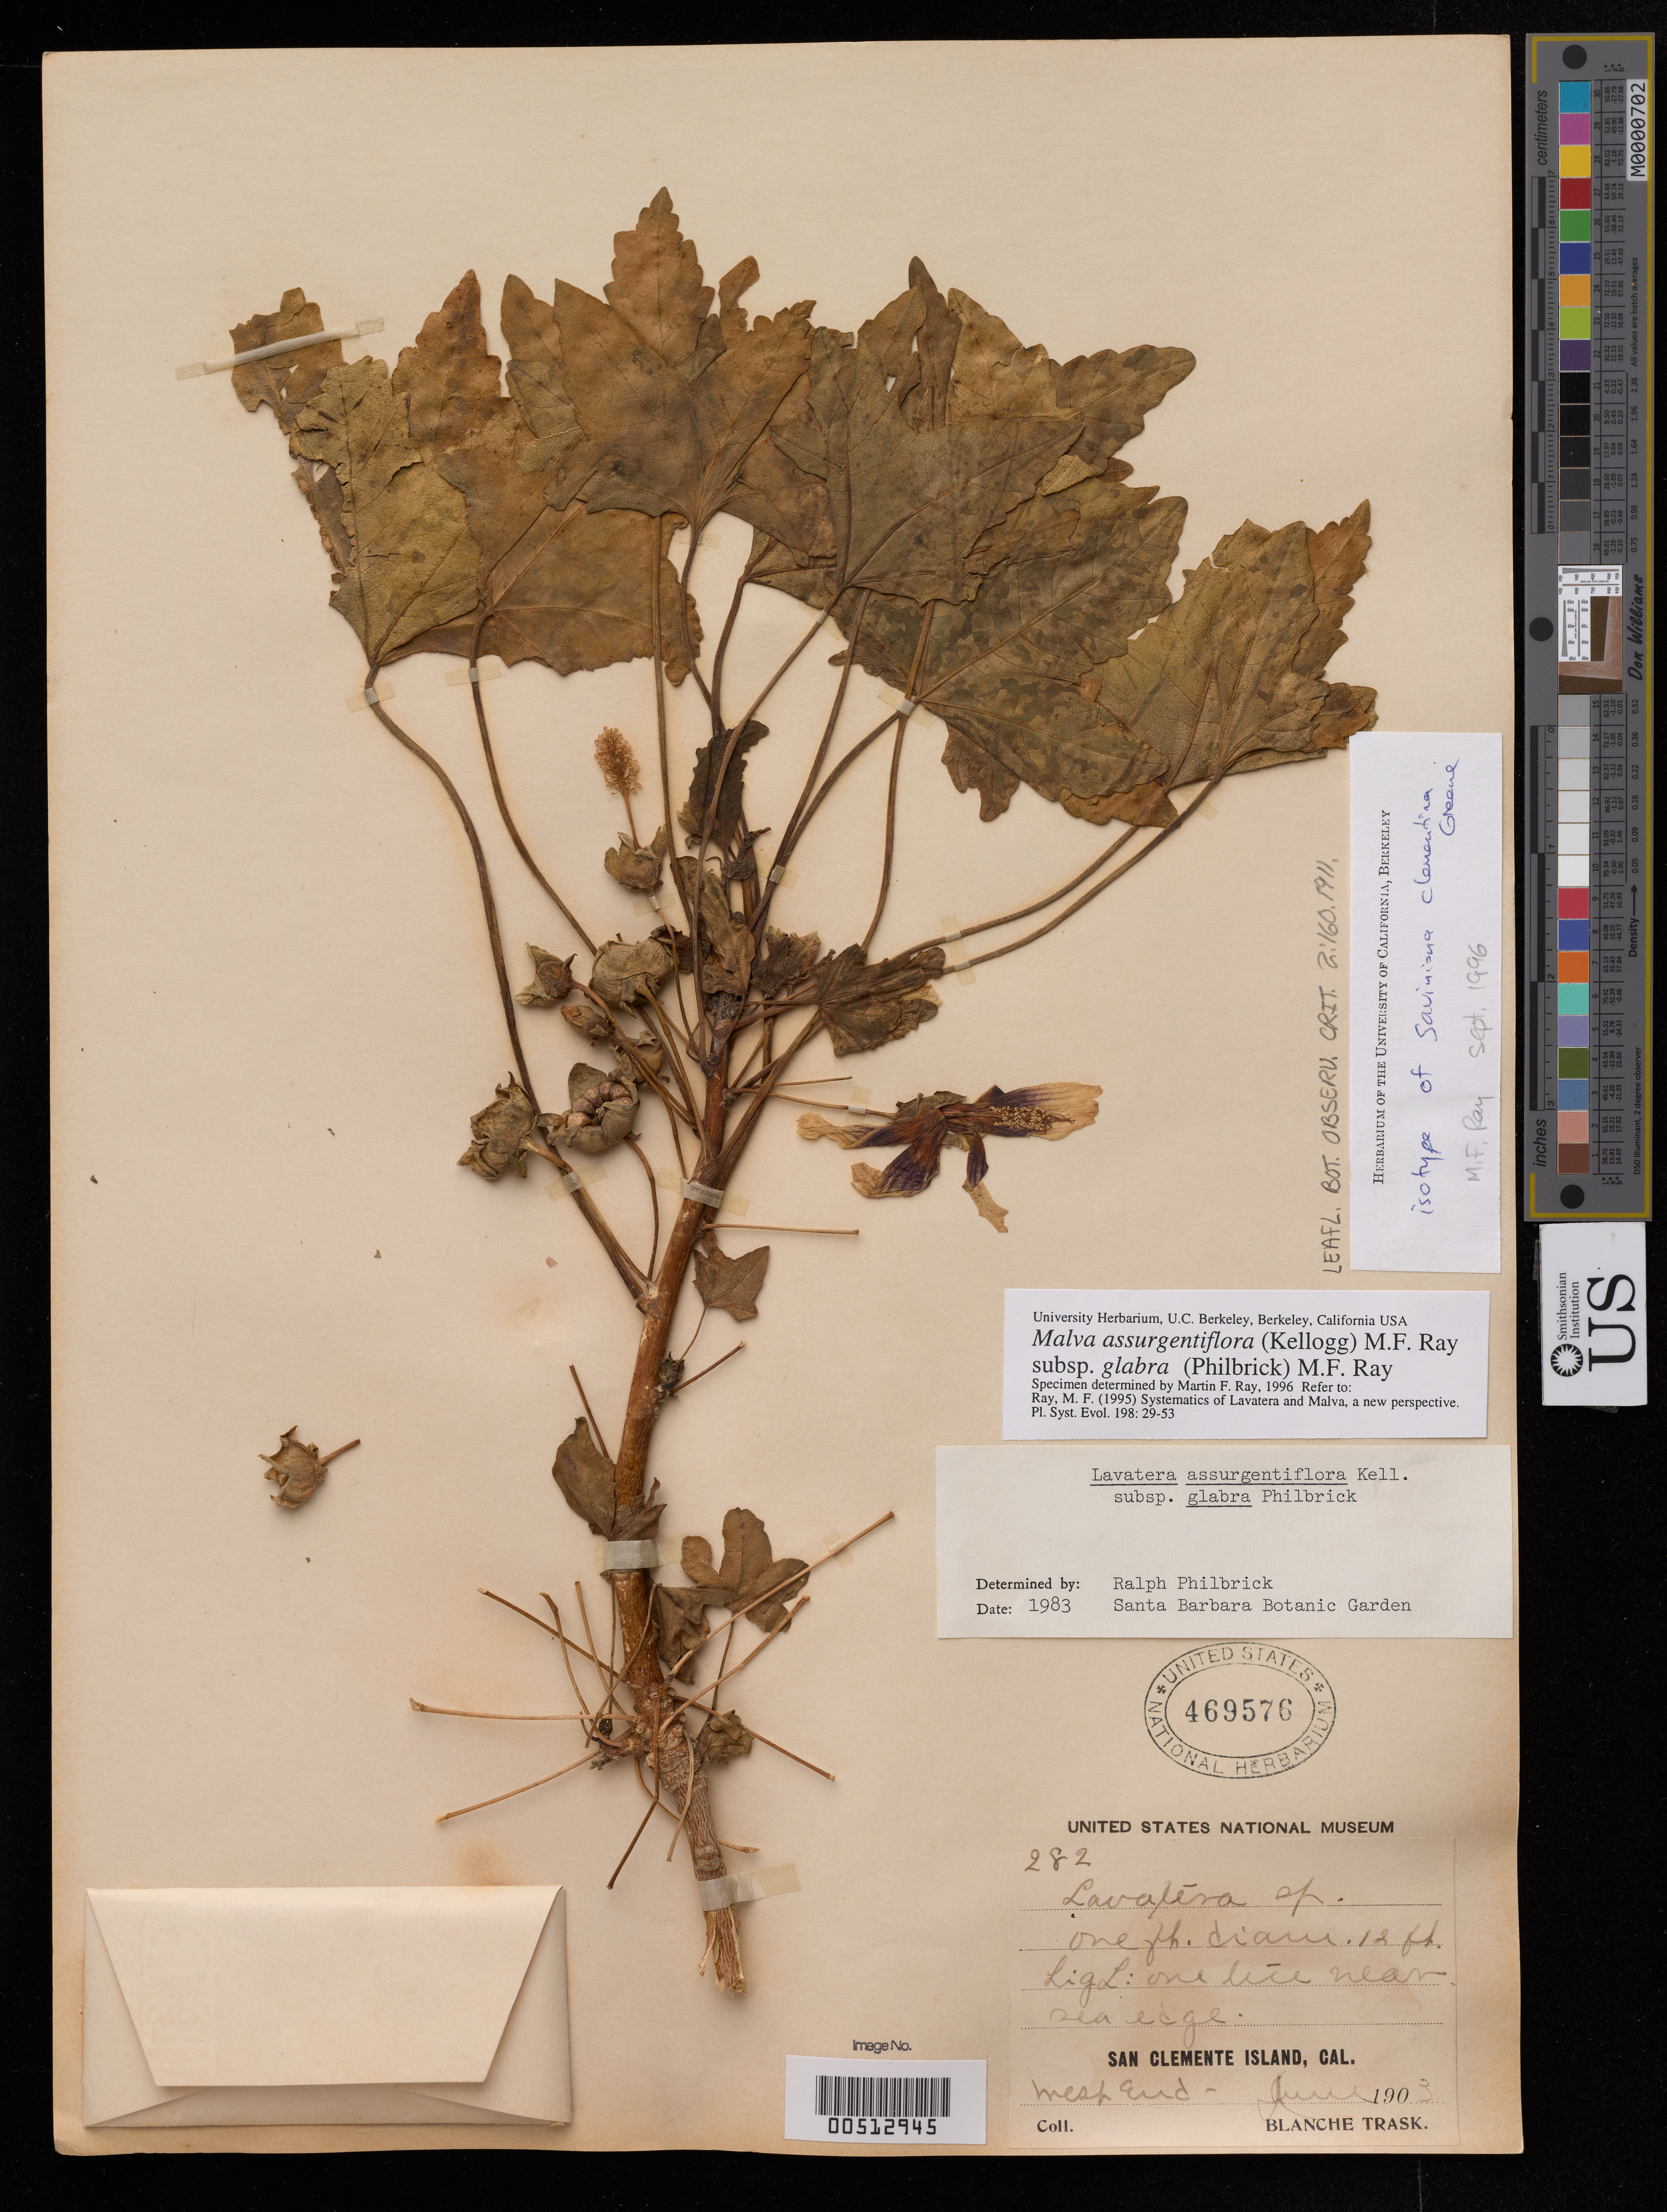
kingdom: Plantae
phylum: Tracheophyta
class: Magnoliopsida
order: Malvales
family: Malvaceae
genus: Saviniona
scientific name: Saviniona clementina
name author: Greene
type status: Isotype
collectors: B. Trask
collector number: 282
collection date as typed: Jun 1903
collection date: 1903-06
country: United States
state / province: California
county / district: Los Angeles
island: San Clemente Island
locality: West end of island. One mile near sea edge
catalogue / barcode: US 469576